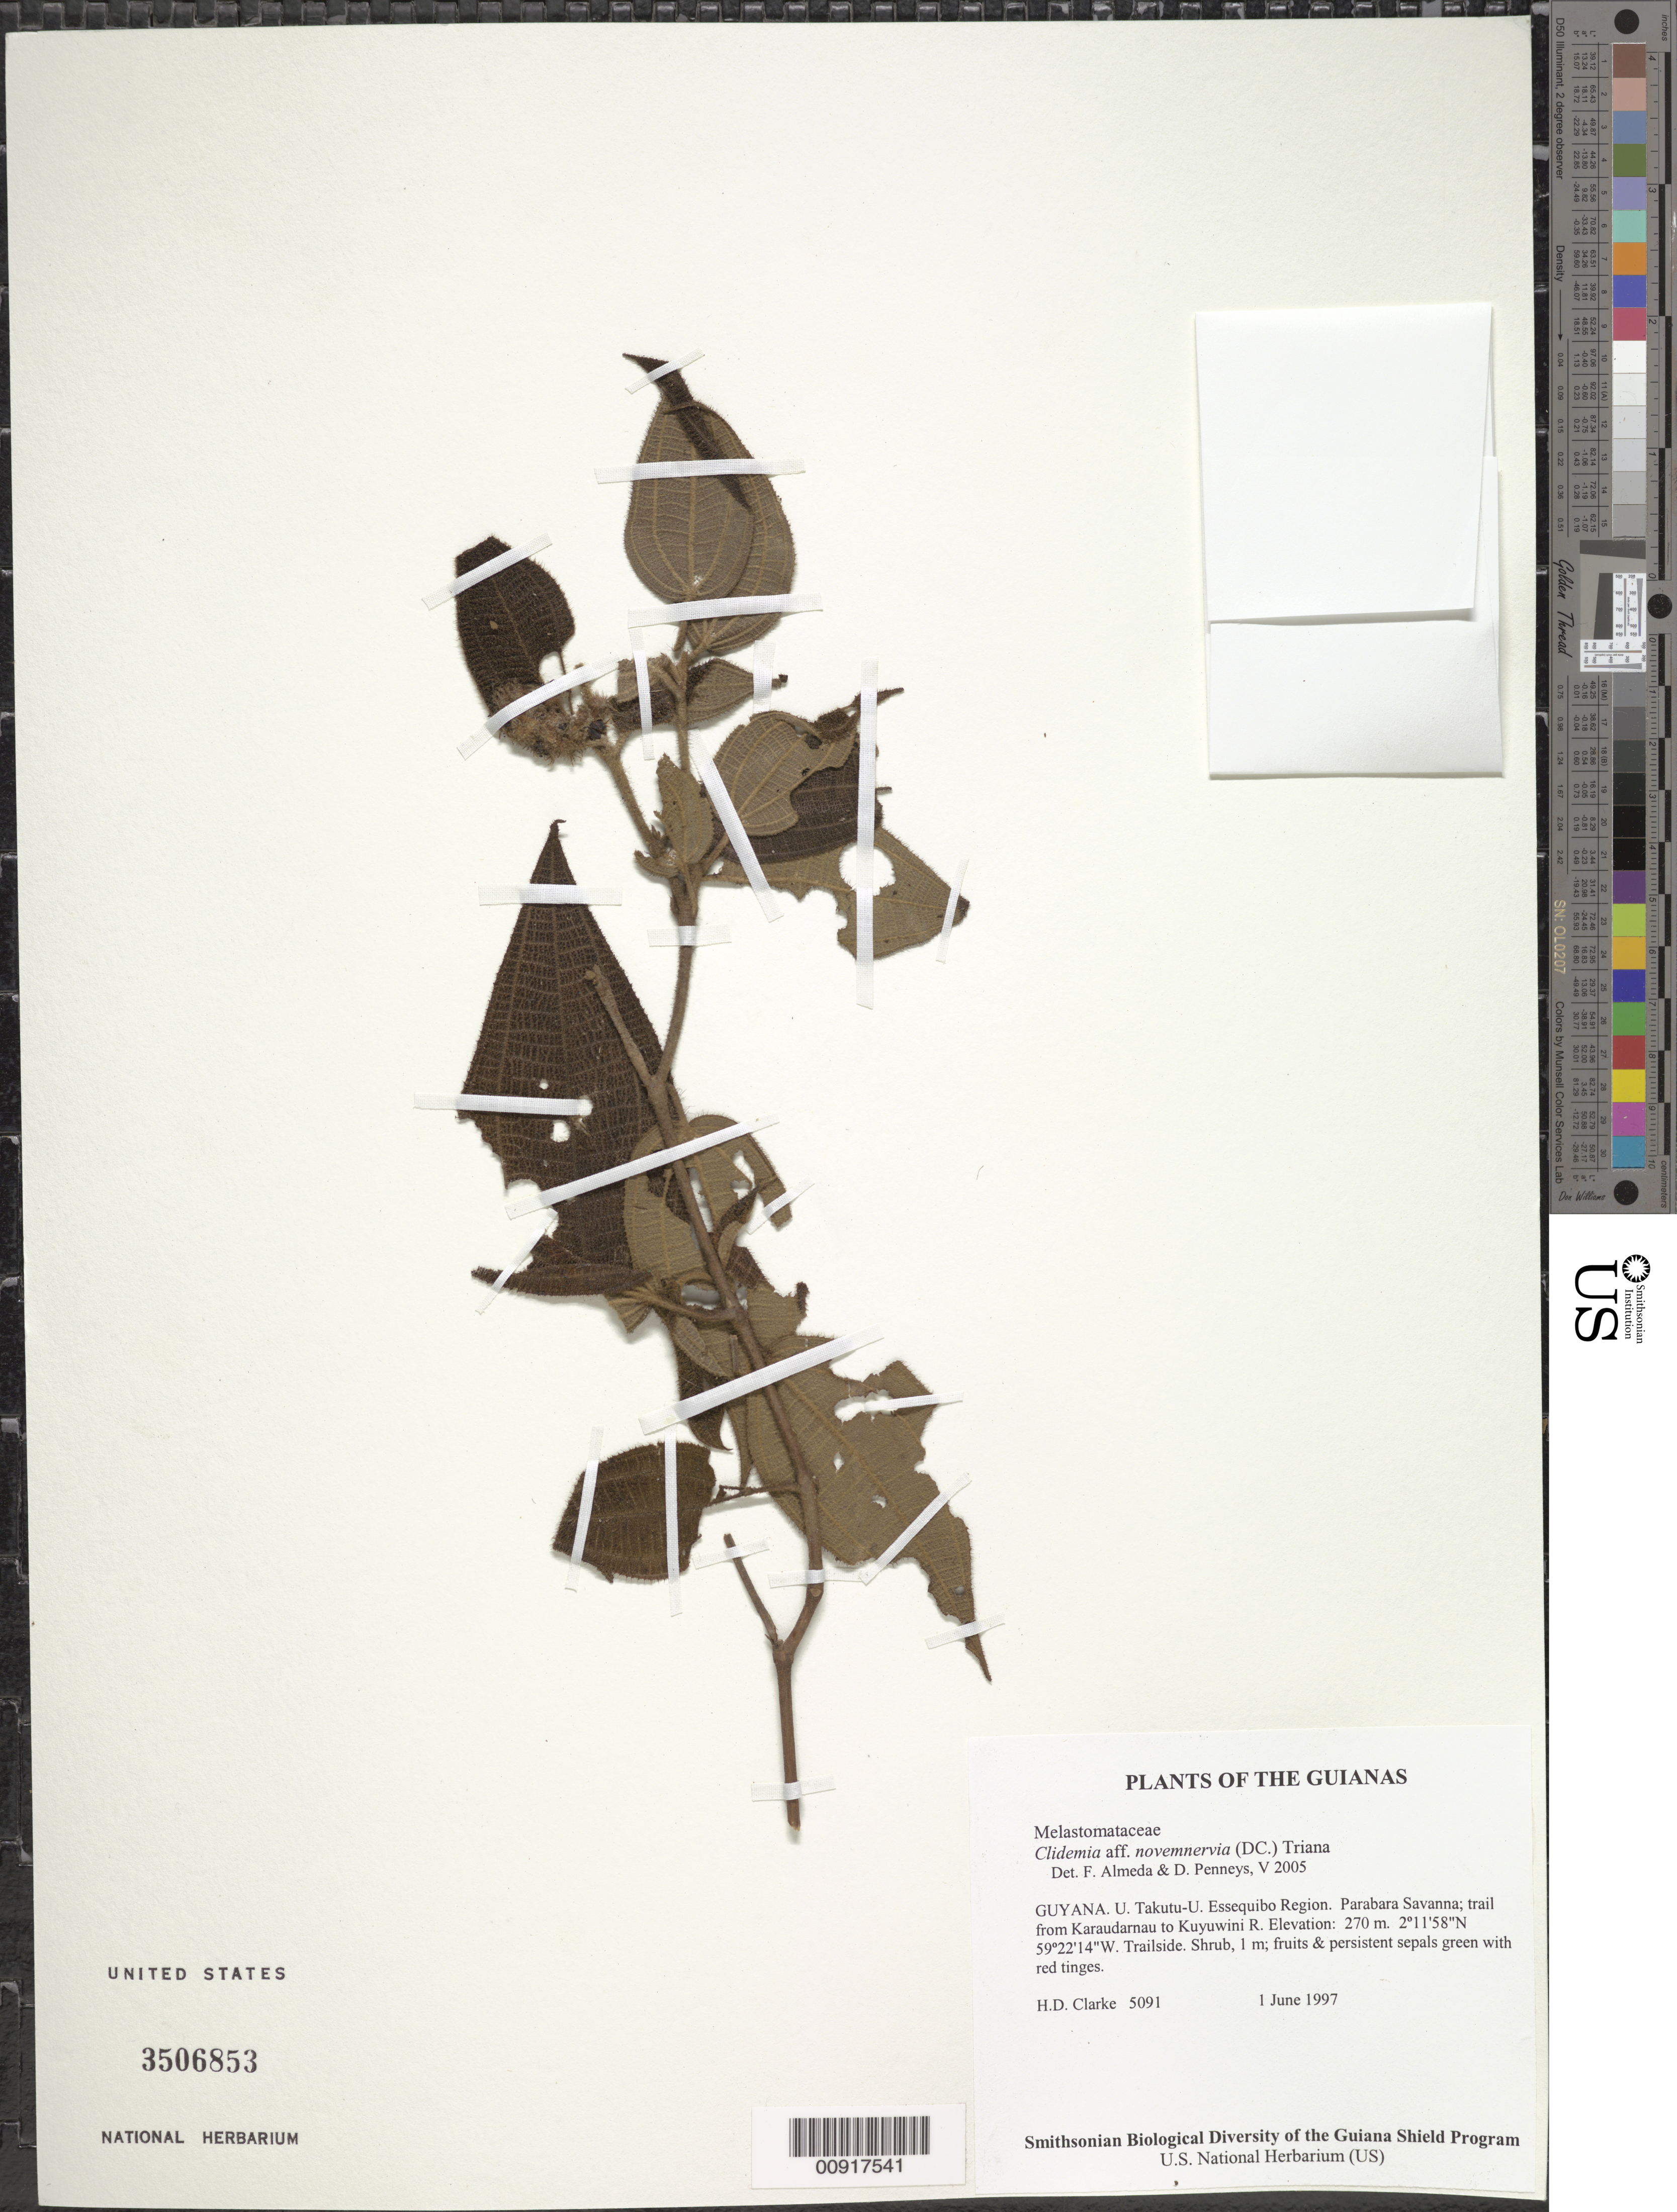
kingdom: Plantae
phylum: Tracheophyta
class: Magnoliopsida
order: Myrtales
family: Melastomataceae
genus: Clidemia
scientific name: Clidemia novemnervia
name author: (DC.) Triana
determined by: Almeda, F.; Penneys, D. S.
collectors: H. D. Clarke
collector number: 5091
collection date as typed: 1 June 1997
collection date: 1997-06-01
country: Guyana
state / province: U. Takutu-U. Essequibo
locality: Parabara Savanna; trail from Karaudarnau to Kuyuwini R.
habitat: Trailside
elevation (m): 270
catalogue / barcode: US 3506853